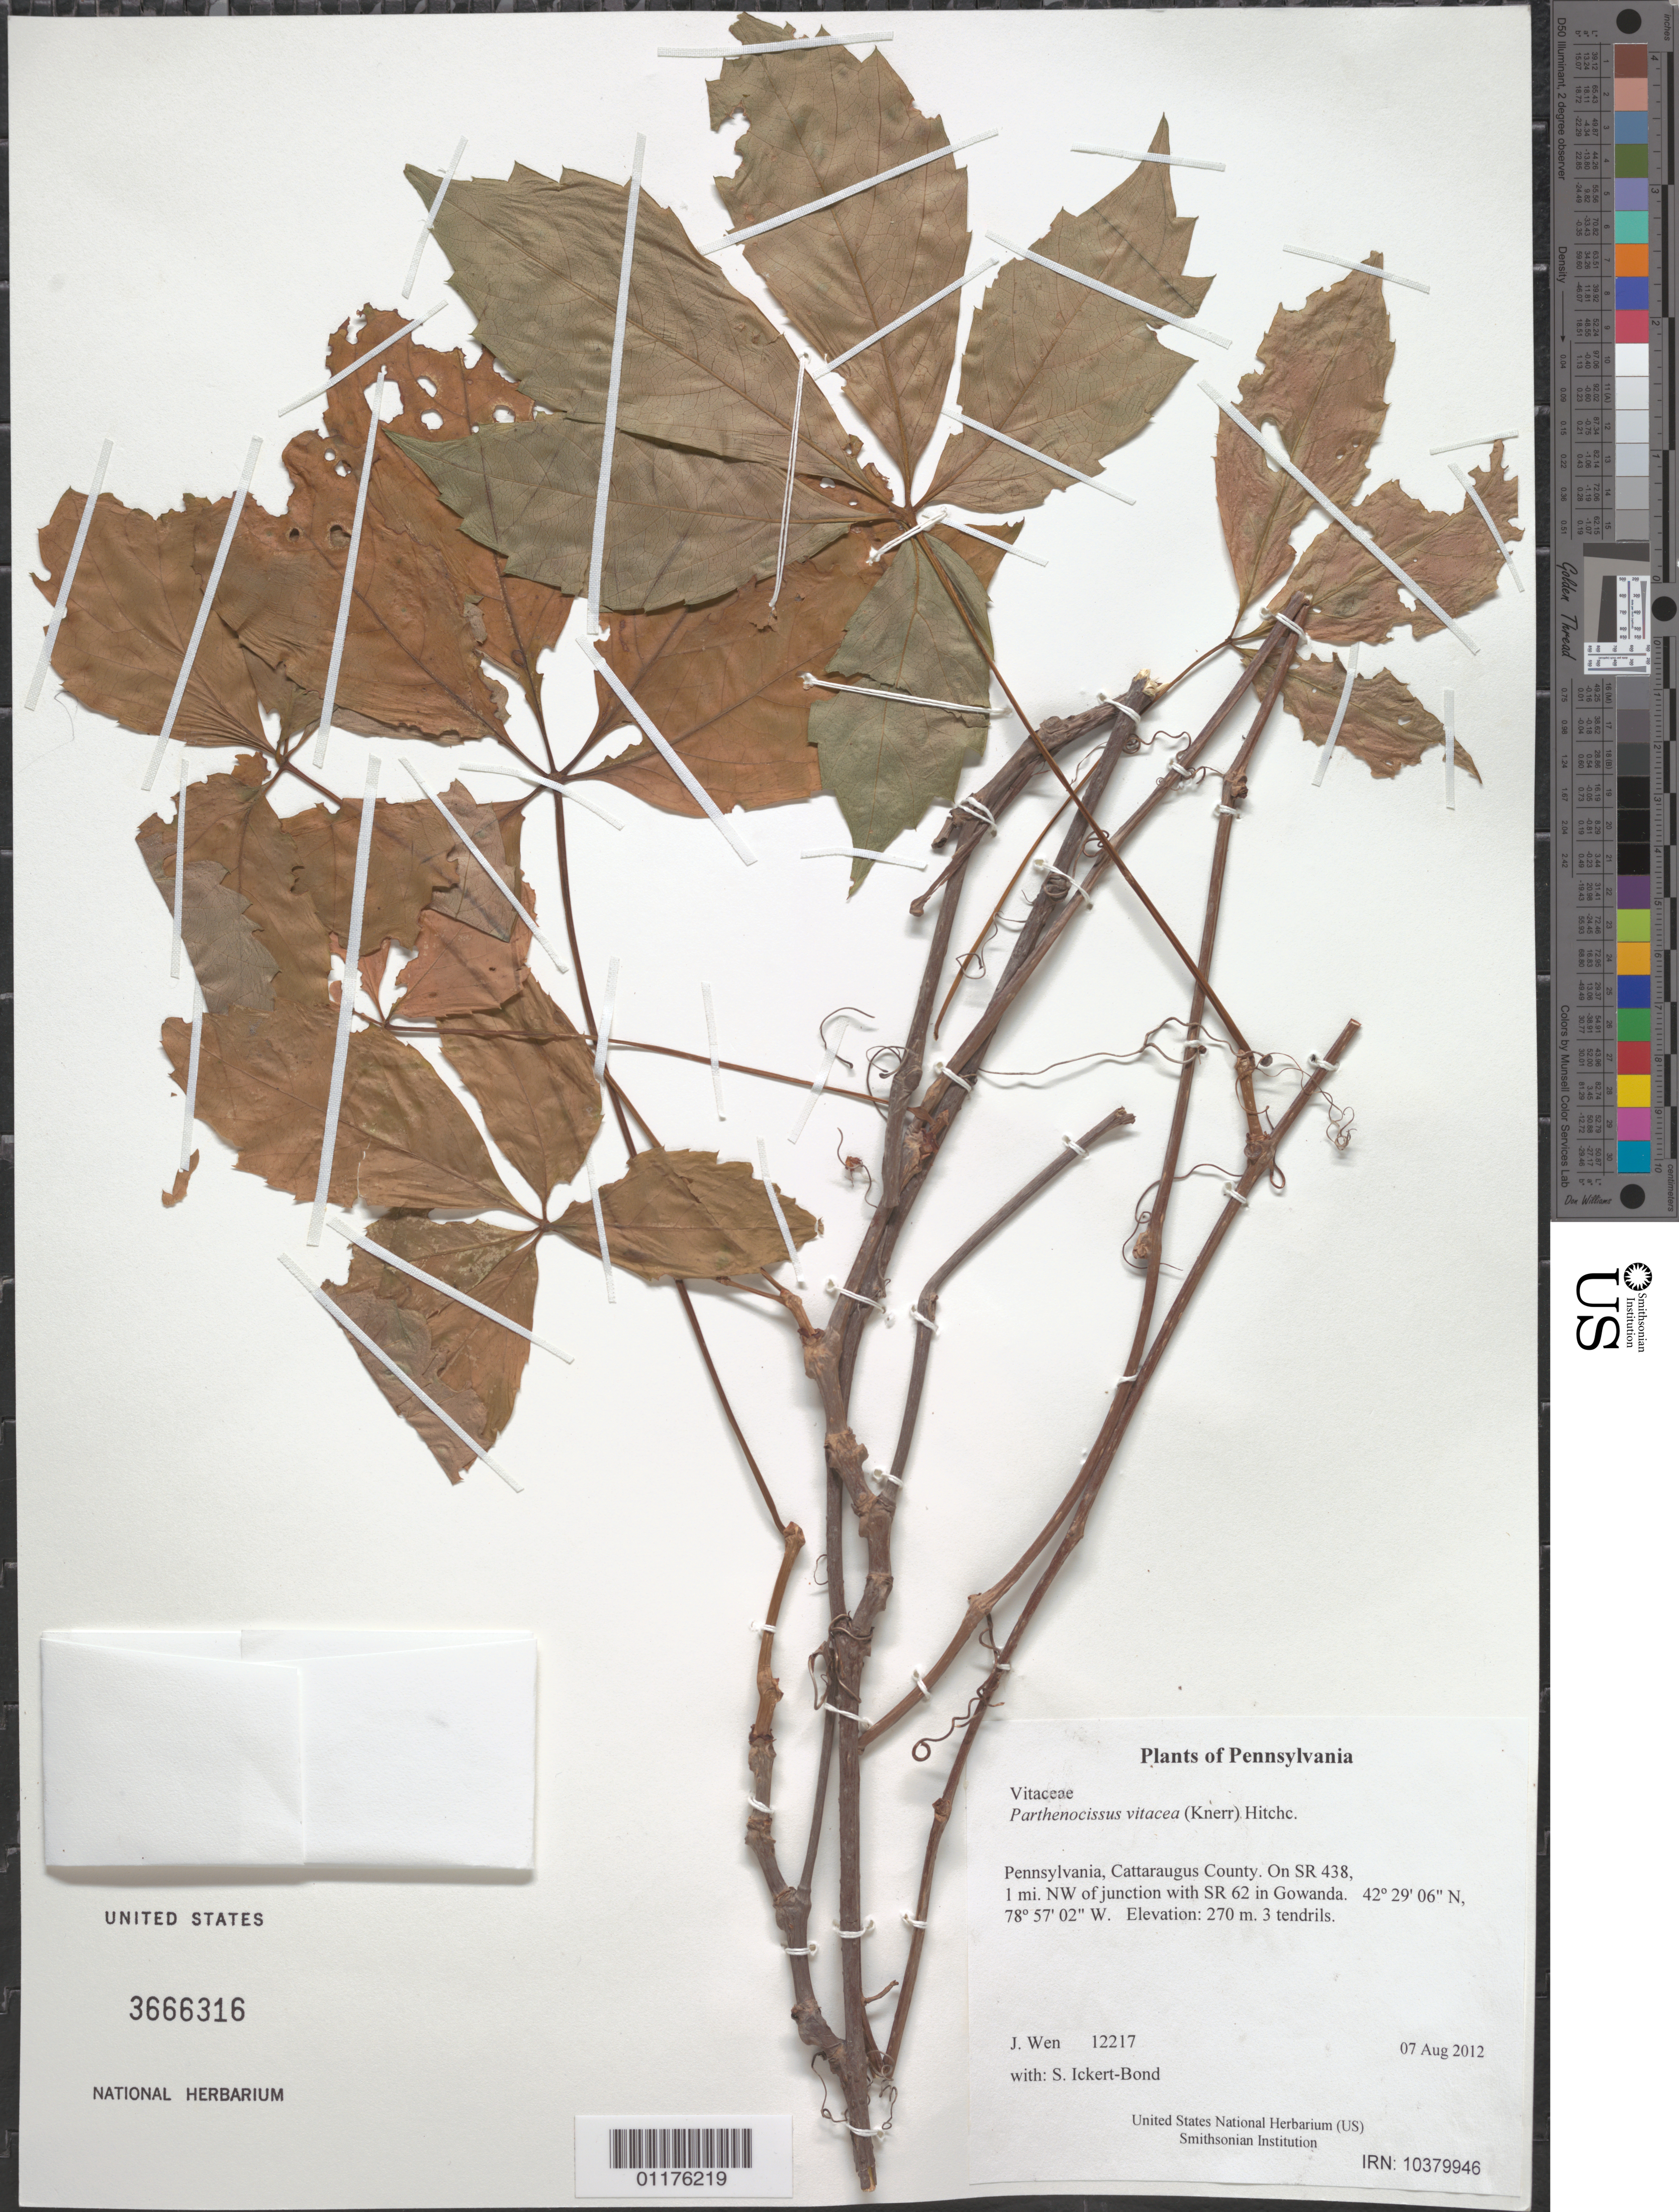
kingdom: Plantae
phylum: Tracheophyta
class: Magnoliopsida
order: Vitales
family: Vitaceae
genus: Parthenocissus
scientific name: Parthenocissus vitacea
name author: (Knerr) Hitchc.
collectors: J. Wen & S. Ickert-Bond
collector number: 12217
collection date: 2012-08-07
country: United States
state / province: Pennsylvania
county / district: Cattaraugus County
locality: On SR 438, 1 mi. NW of junction with SR 62 in Gowanda.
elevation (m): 270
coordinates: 42 29.094 N, 78 57.033 W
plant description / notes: population samples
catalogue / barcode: US 3666316